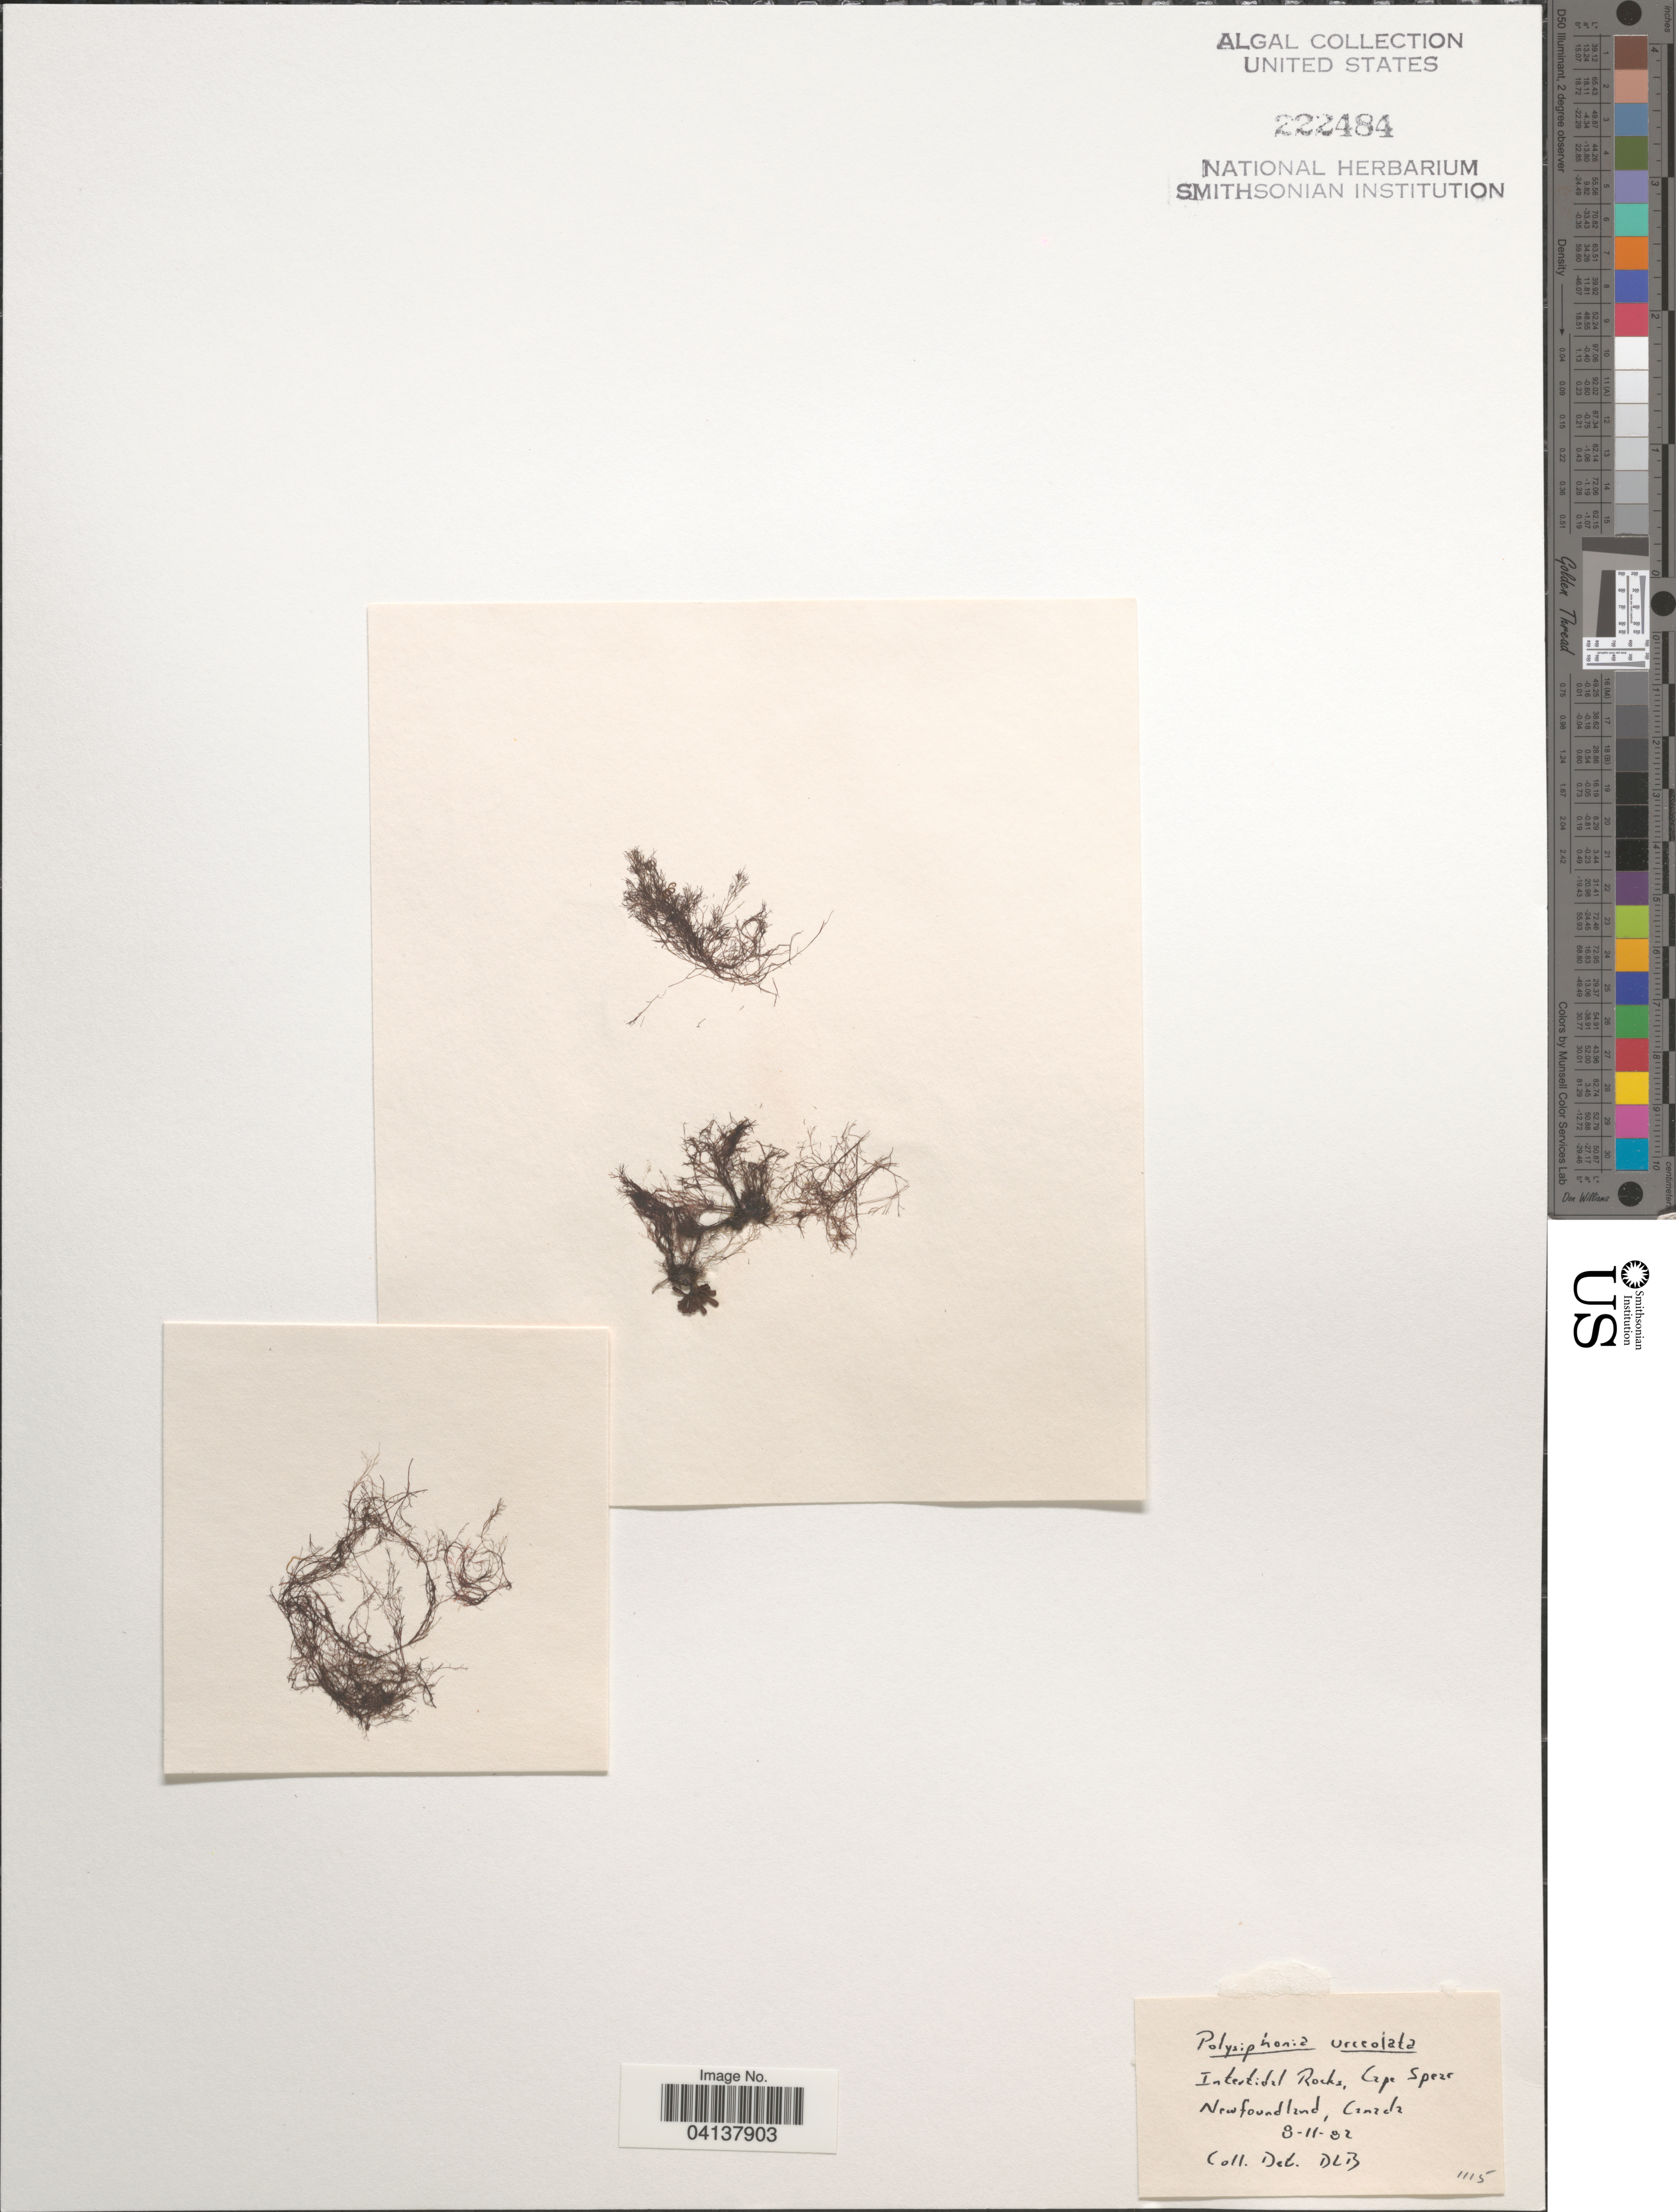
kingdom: Plantae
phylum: Rhodophyta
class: Florideophyceae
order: Ceramiales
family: Rhodomelaceae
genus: Polysiphonia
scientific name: Polysiphonia urceolata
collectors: D. L. B.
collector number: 1115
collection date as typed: Transcribed d/m/y: 8/11/82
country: Canada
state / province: Newfoundland and Labrador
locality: Intertidal Rocks, Cape Spear.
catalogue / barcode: US 222484